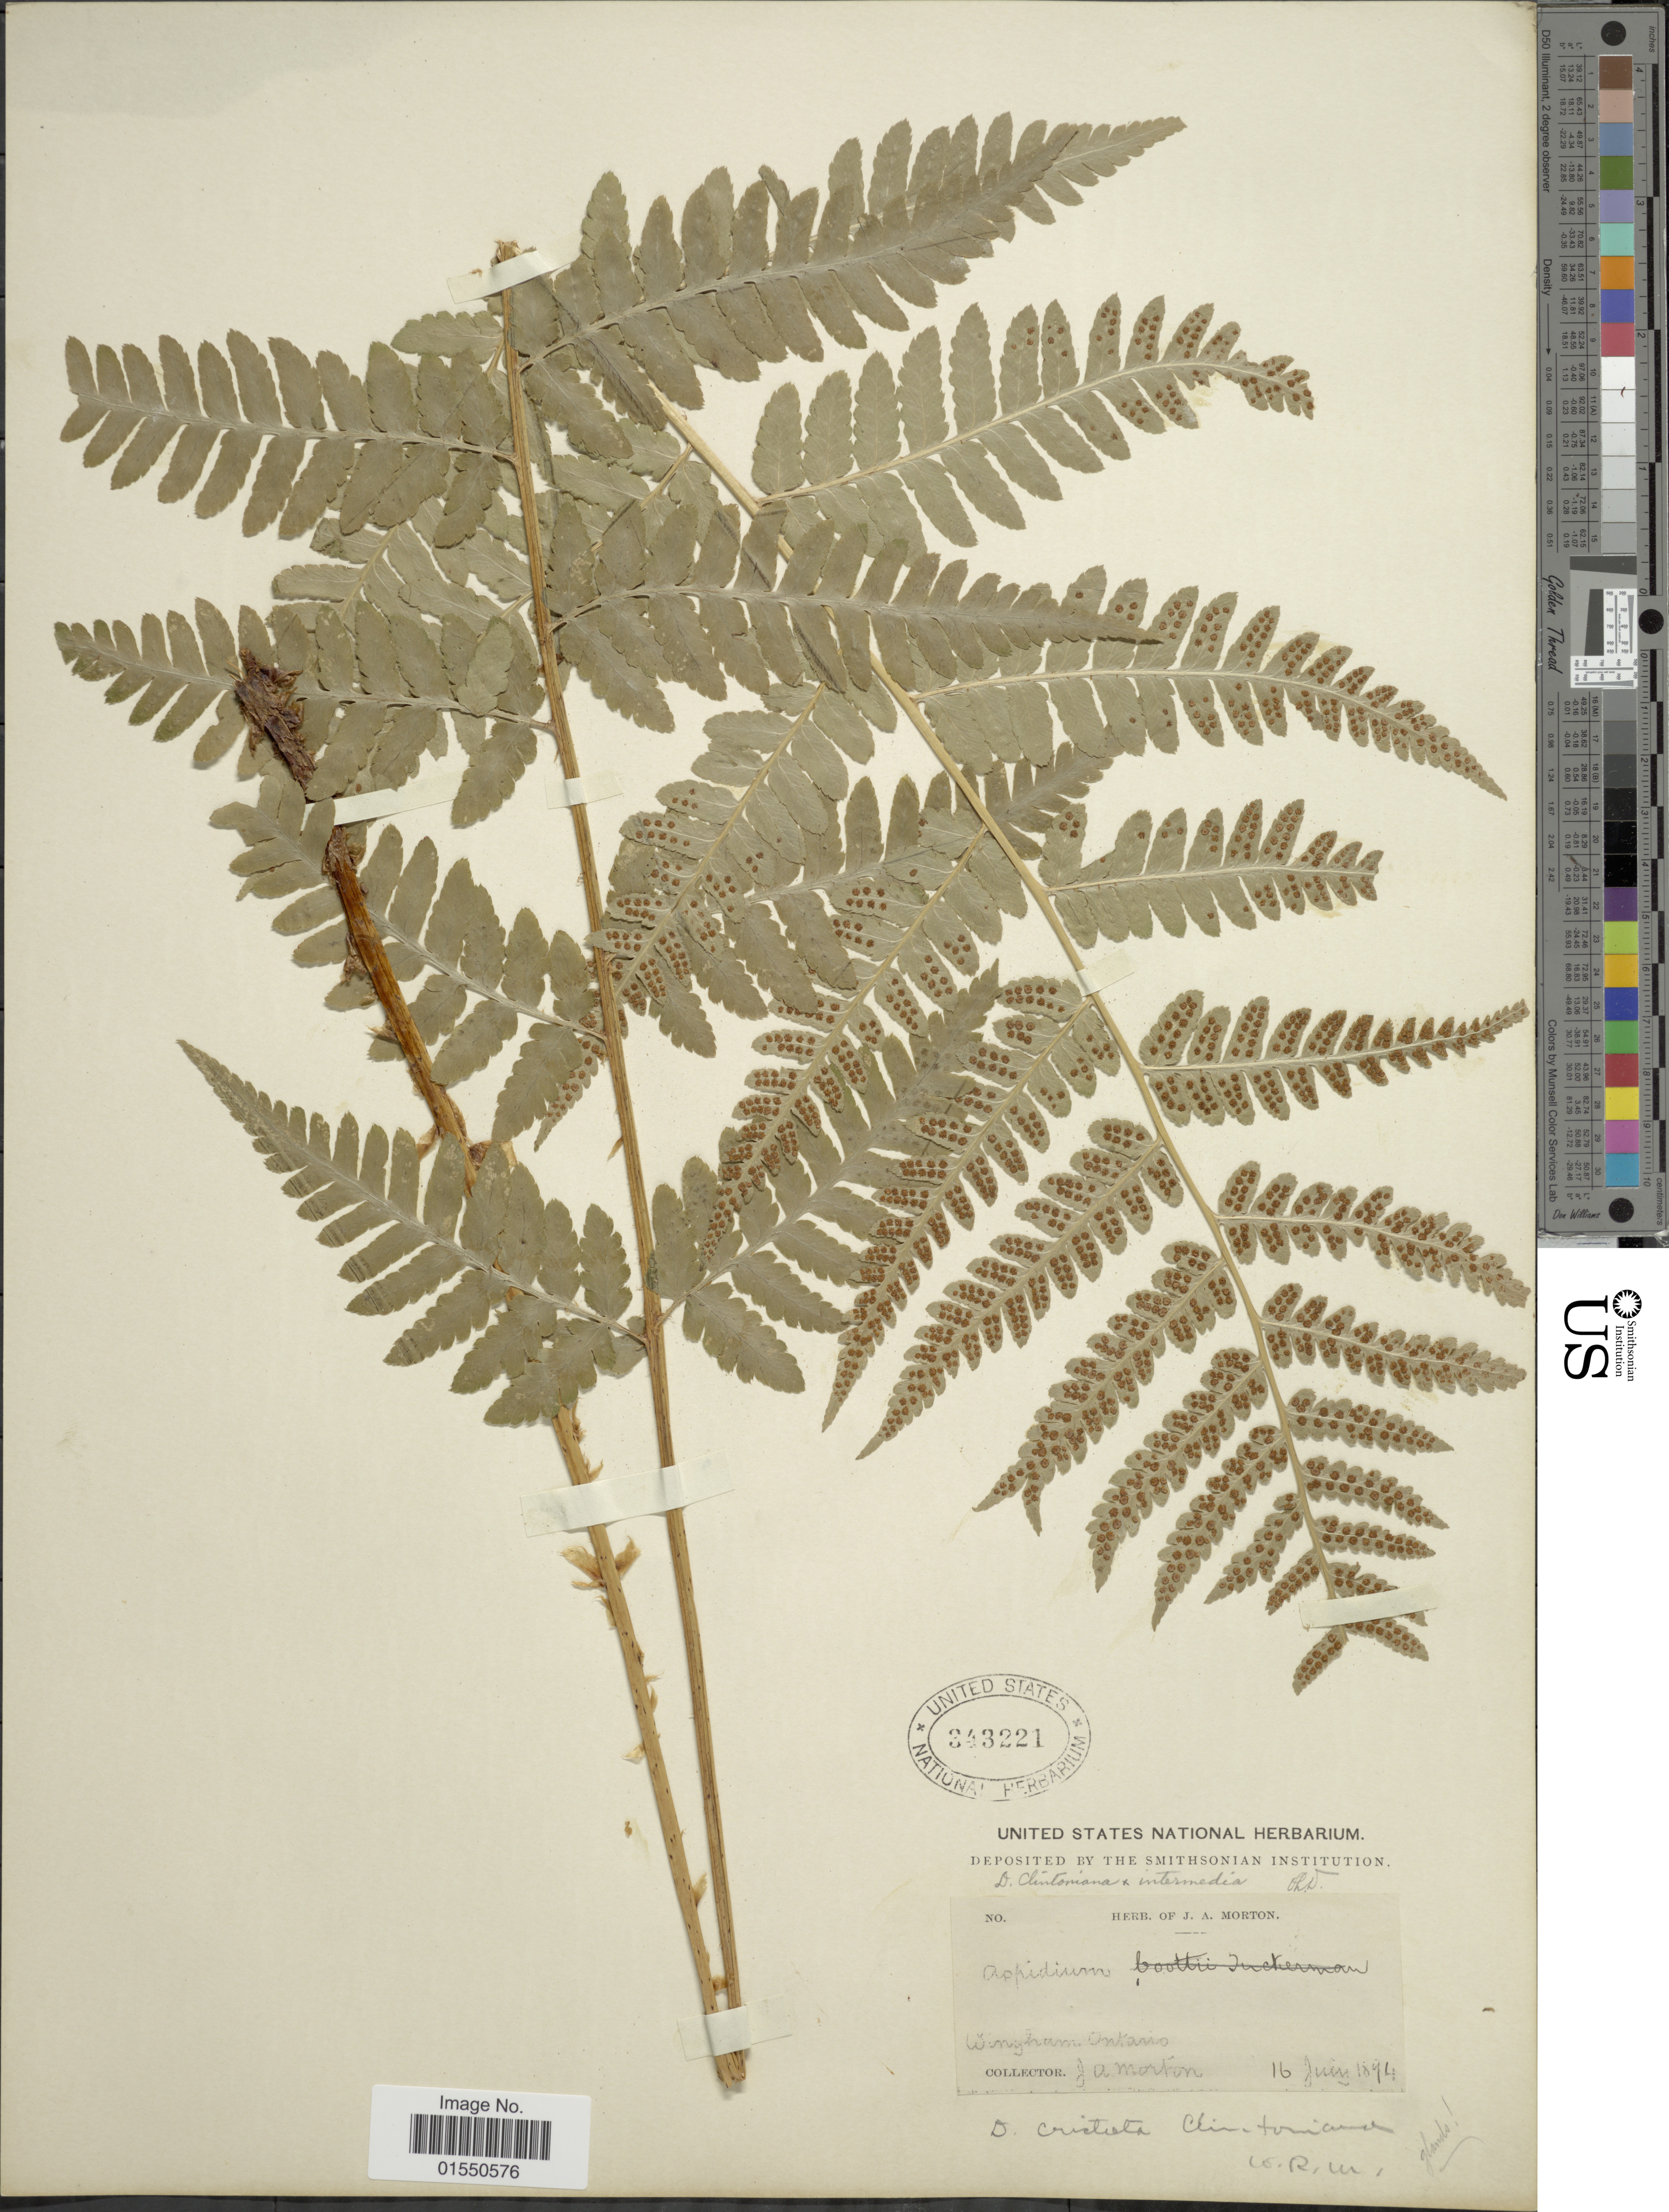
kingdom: Plantae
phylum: Tracheophyta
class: Polypodiopsida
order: Polypodiales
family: Dryopteridaceae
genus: Dryopteris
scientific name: Dryopteris x dowellii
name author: (Farw.) Wherry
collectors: J. A. Morton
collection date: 1894-06-16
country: Canada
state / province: Ontario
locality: Wingham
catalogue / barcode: US 343221